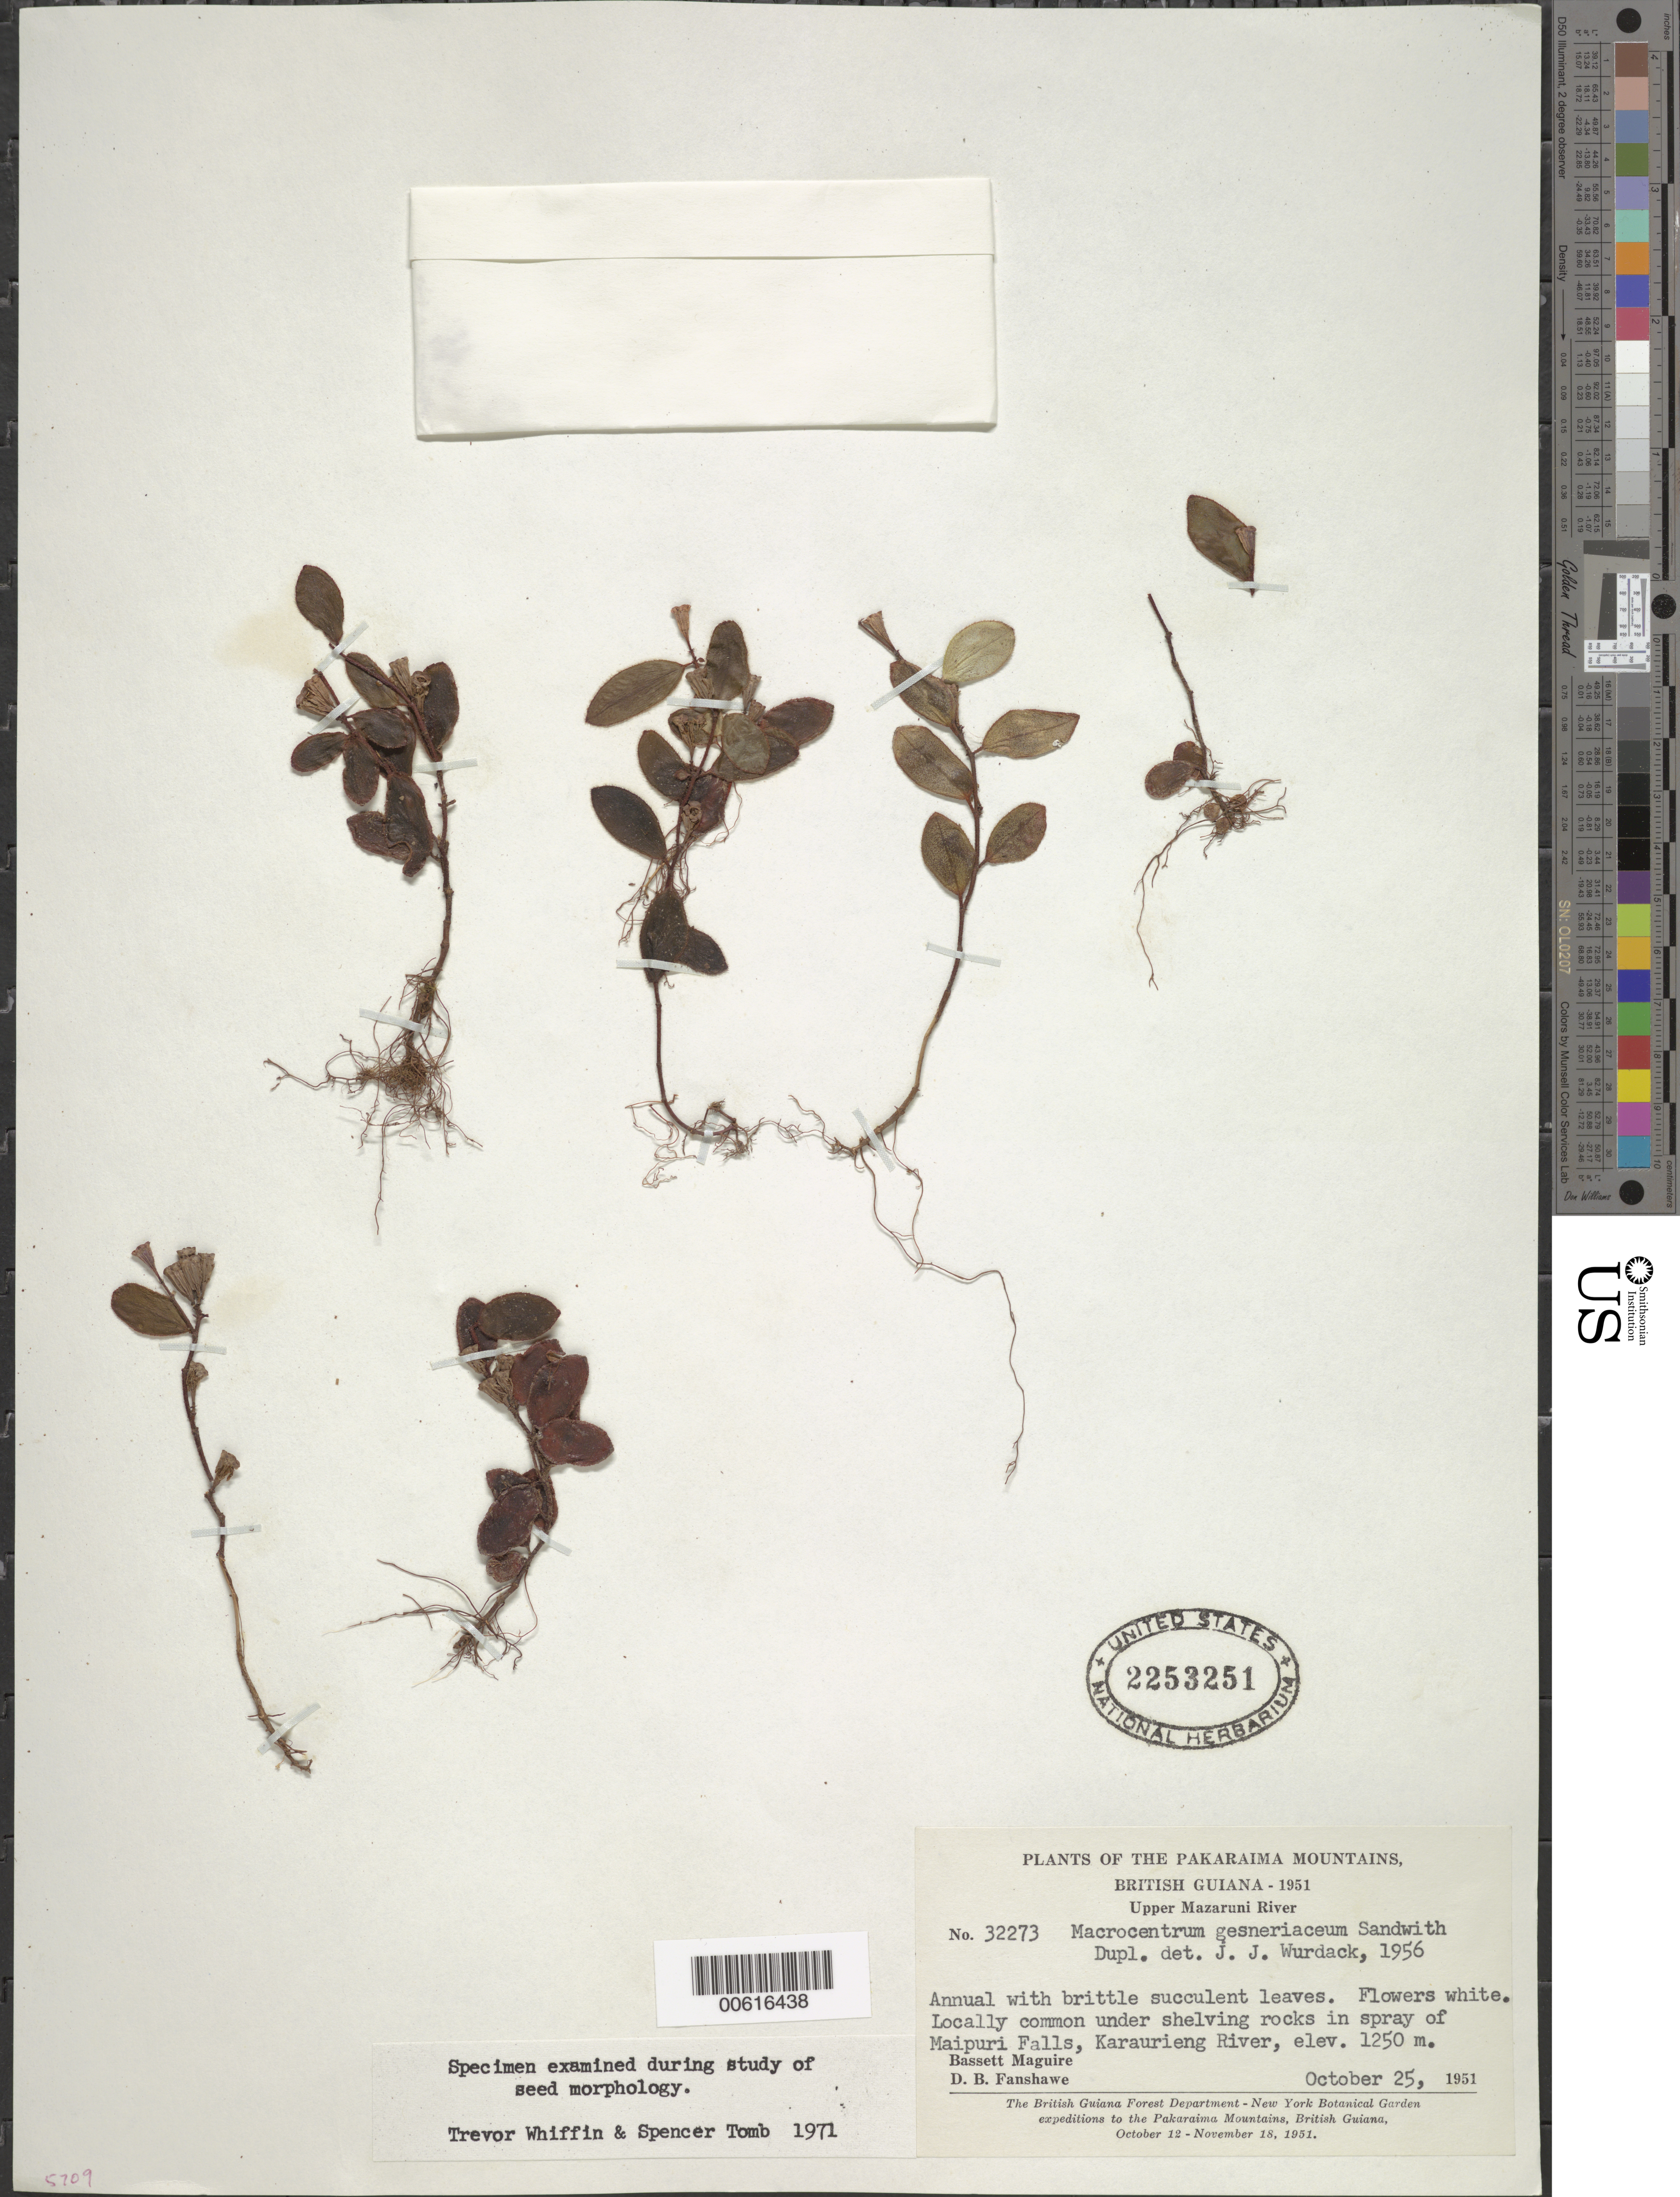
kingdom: Plantae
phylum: Tracheophyta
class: Magnoliopsida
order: Myrtales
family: Melastomataceae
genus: Macrocentrum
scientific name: Macrocentrum gesneriaceum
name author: Sandwith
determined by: Wurdack, John J., (US), US (UNITED STATES)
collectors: B. Maguire & D. B. Fanshawe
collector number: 32273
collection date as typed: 25-Oct-51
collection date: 1951-10-25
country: Guyana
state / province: Cuyuni-Mazaruni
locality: Maipuri Falls, Karaurieng River, Imbaimadai savannas, upper Mazaruni River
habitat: Under shelving rocks in spray of Falls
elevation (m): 1250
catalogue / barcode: US 2253251